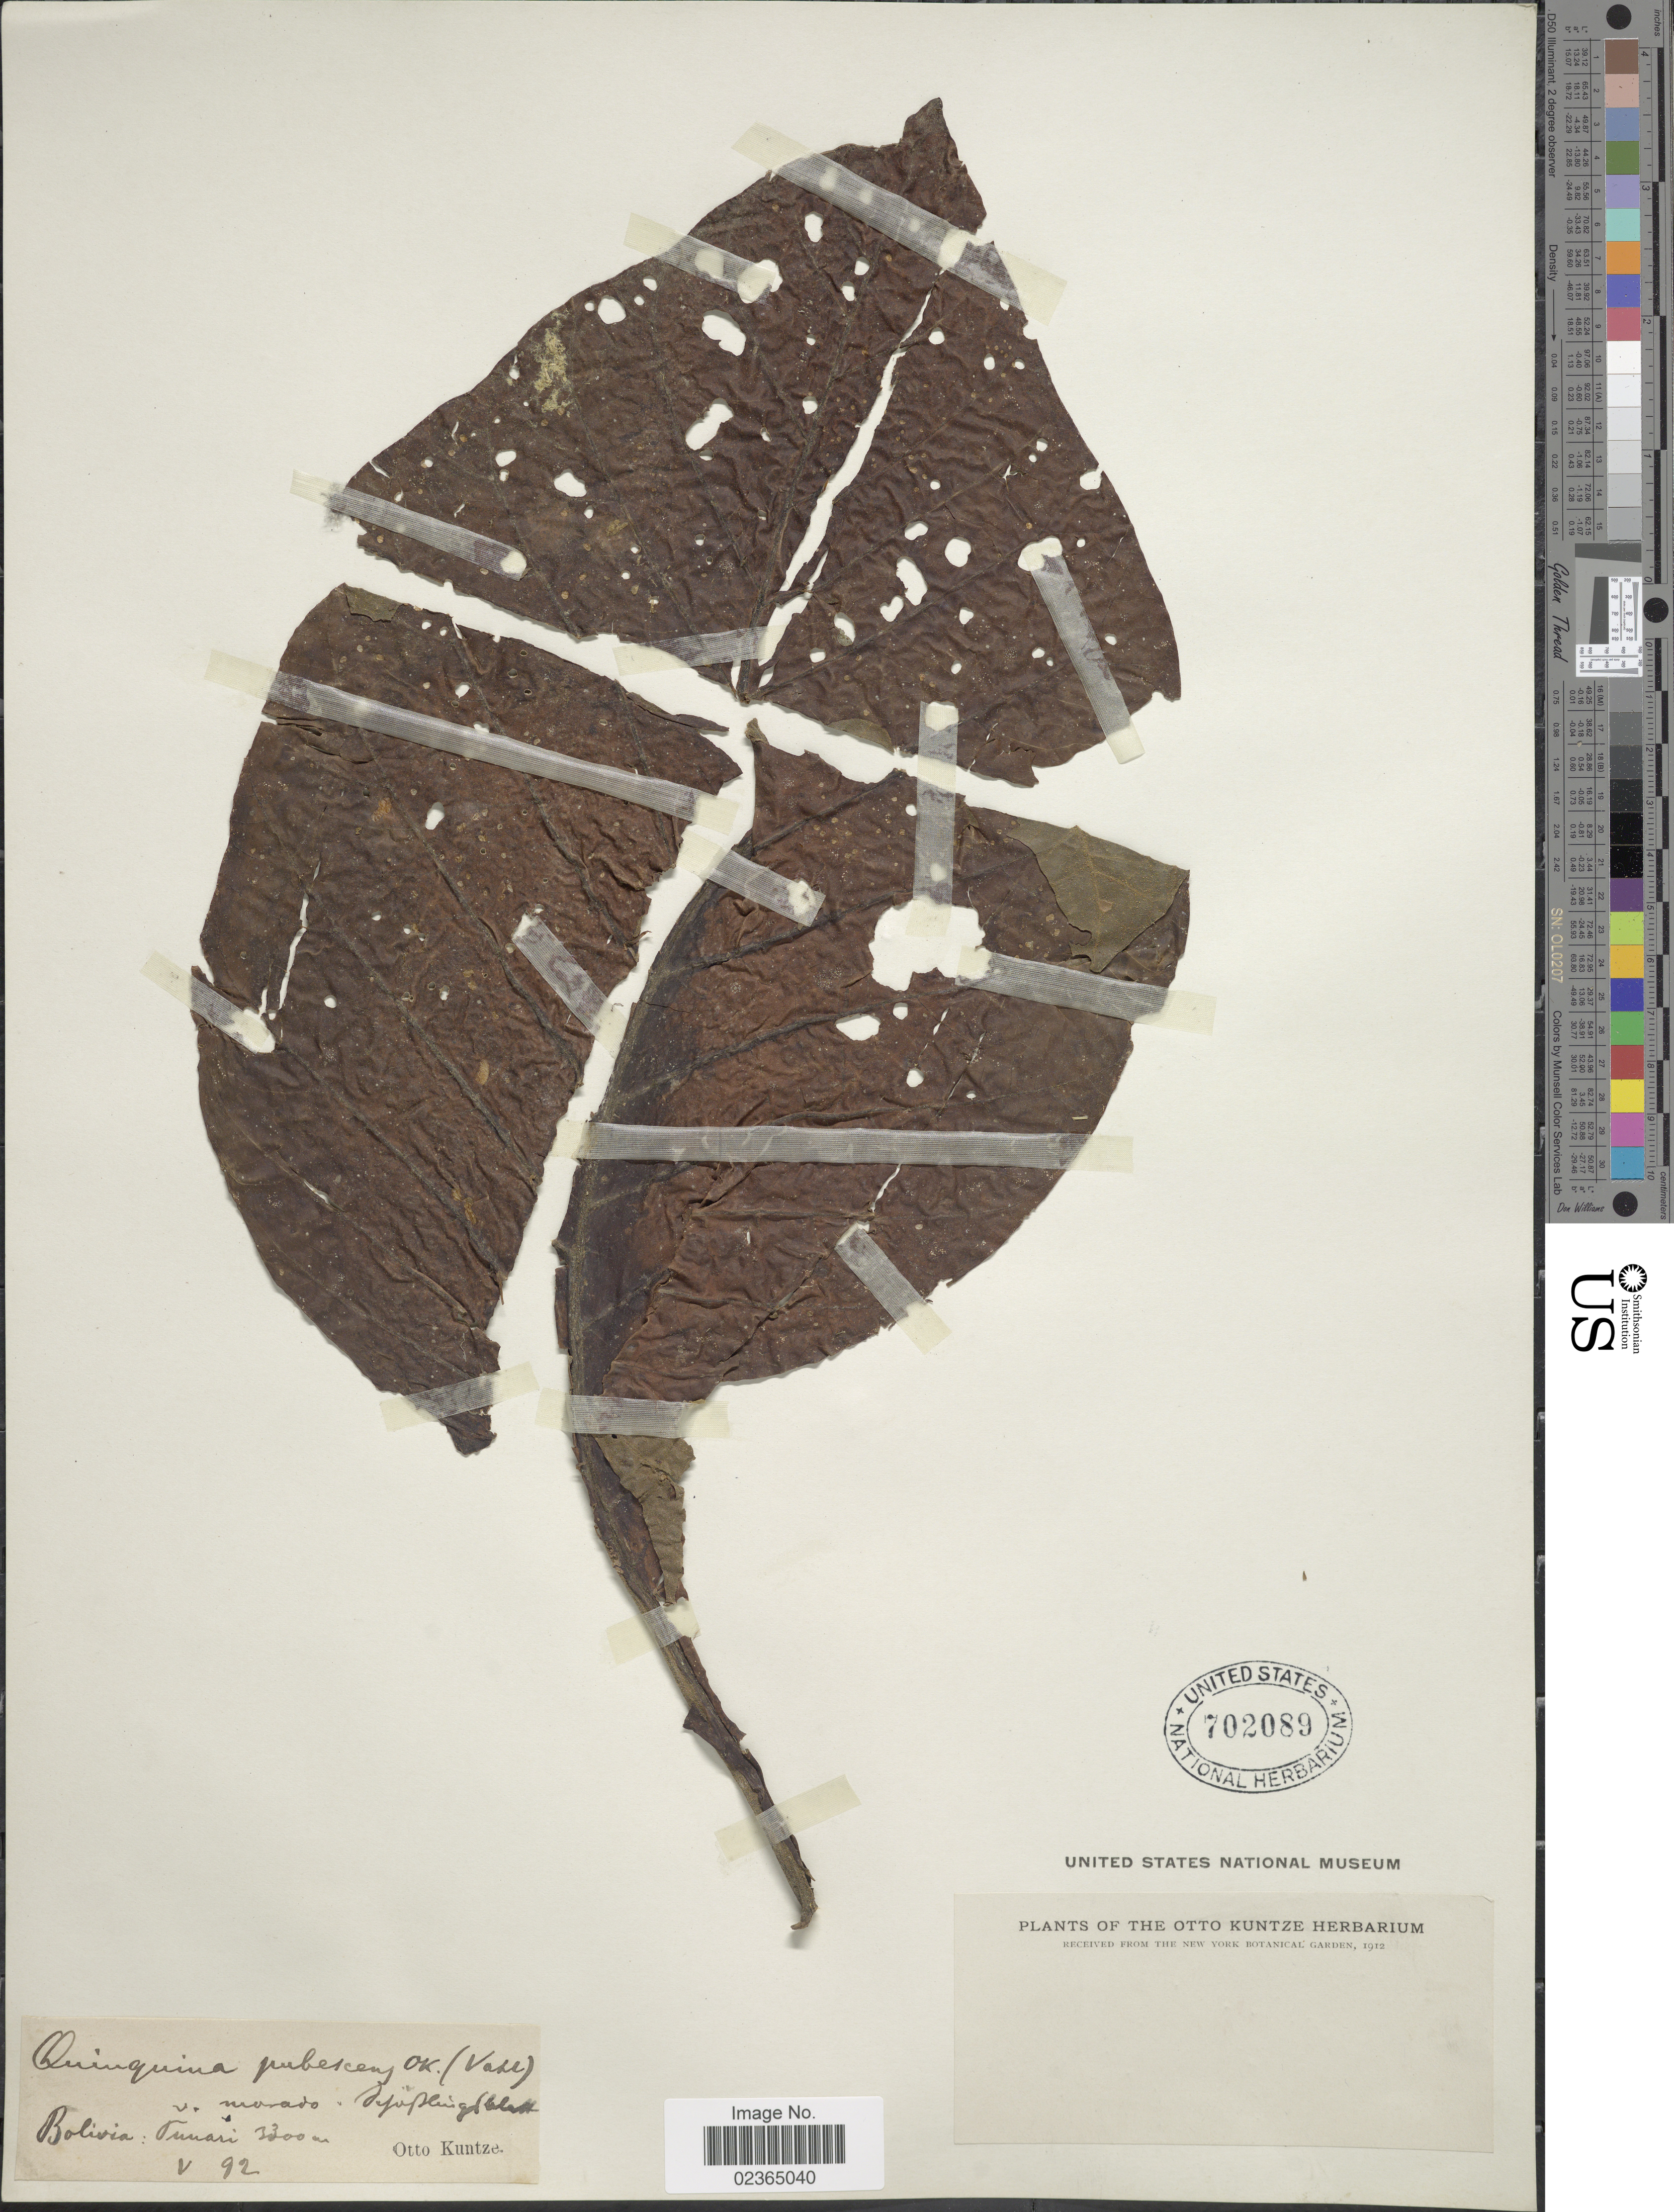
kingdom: Plantae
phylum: Tracheophyta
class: Magnoliopsida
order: Gentianales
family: Rubiaceae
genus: Cinchona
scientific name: Cinchona pubescens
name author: Vahl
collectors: C.E.O. Kuntze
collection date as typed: Transcribed d/m/y: /5/92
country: Bolivia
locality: Tunari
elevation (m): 3300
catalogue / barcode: US 702089